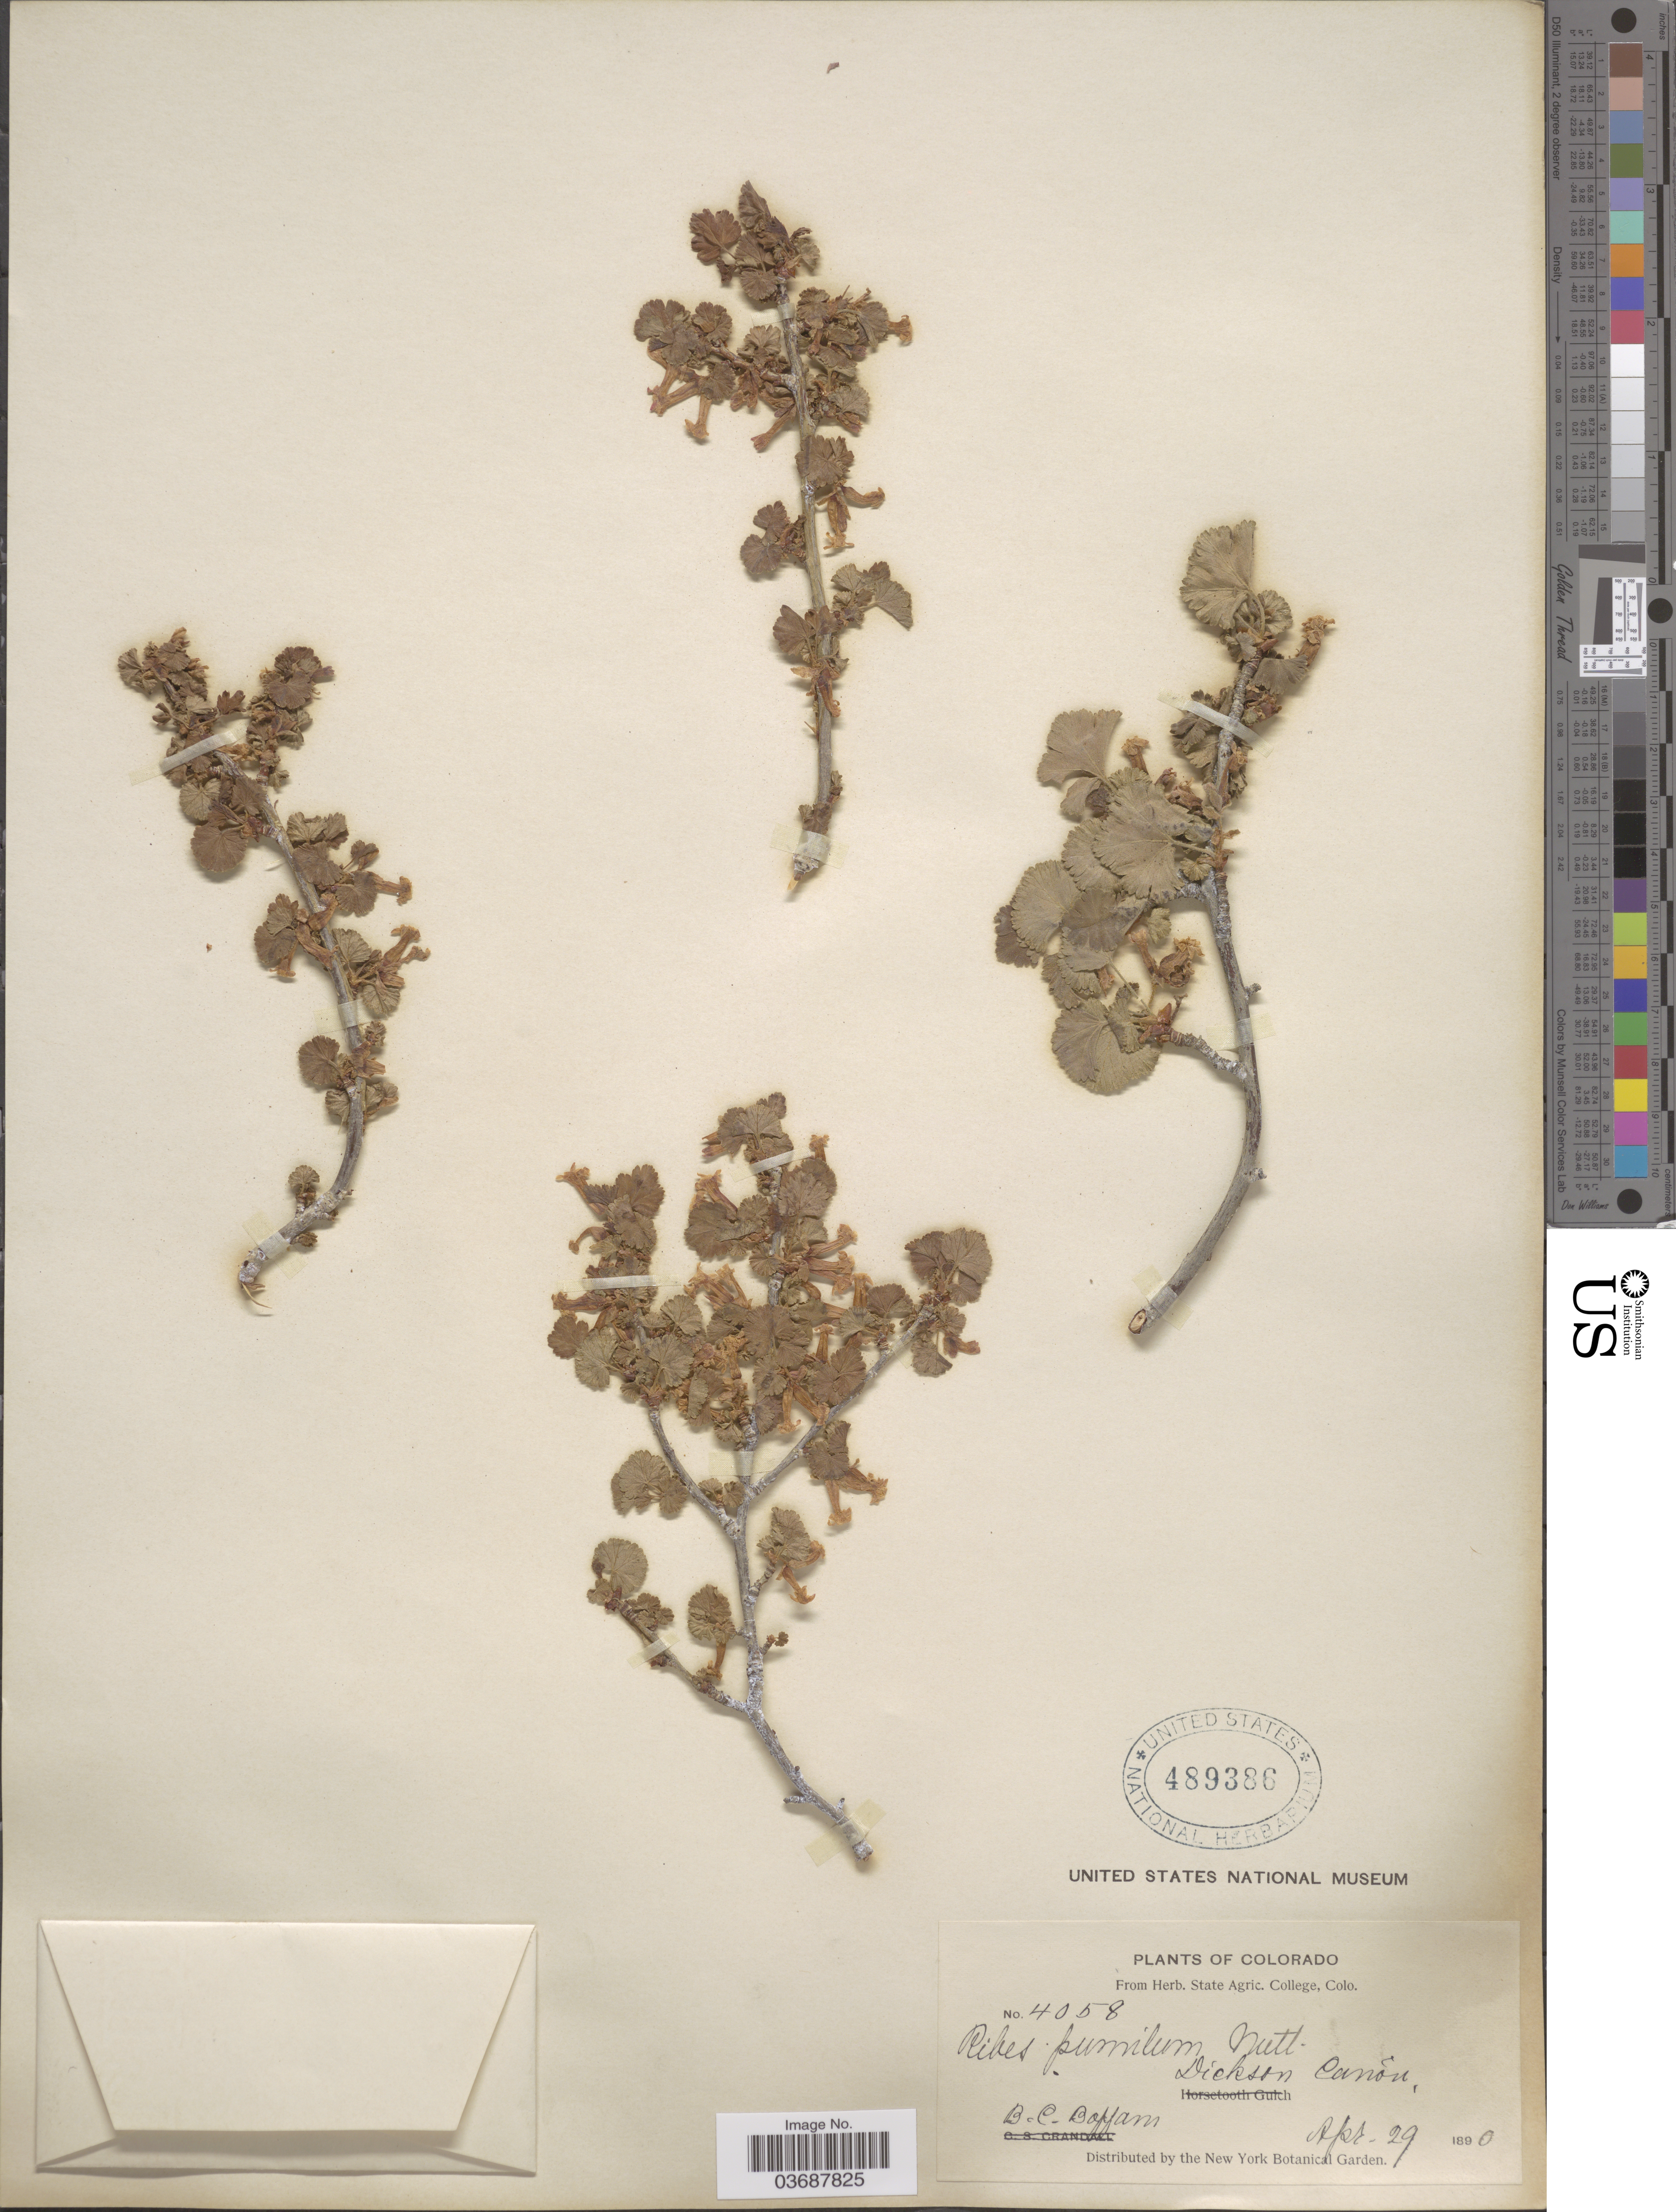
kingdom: Plantae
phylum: Tracheophyta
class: Magnoliopsida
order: Saxifragales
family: Grossulariaceae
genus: Ribes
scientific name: Ribes inebrians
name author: Lindl.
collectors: B. Boffam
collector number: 4058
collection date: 1890-04-29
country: United States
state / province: Colorado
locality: Dickson Cañon.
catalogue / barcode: US 489386